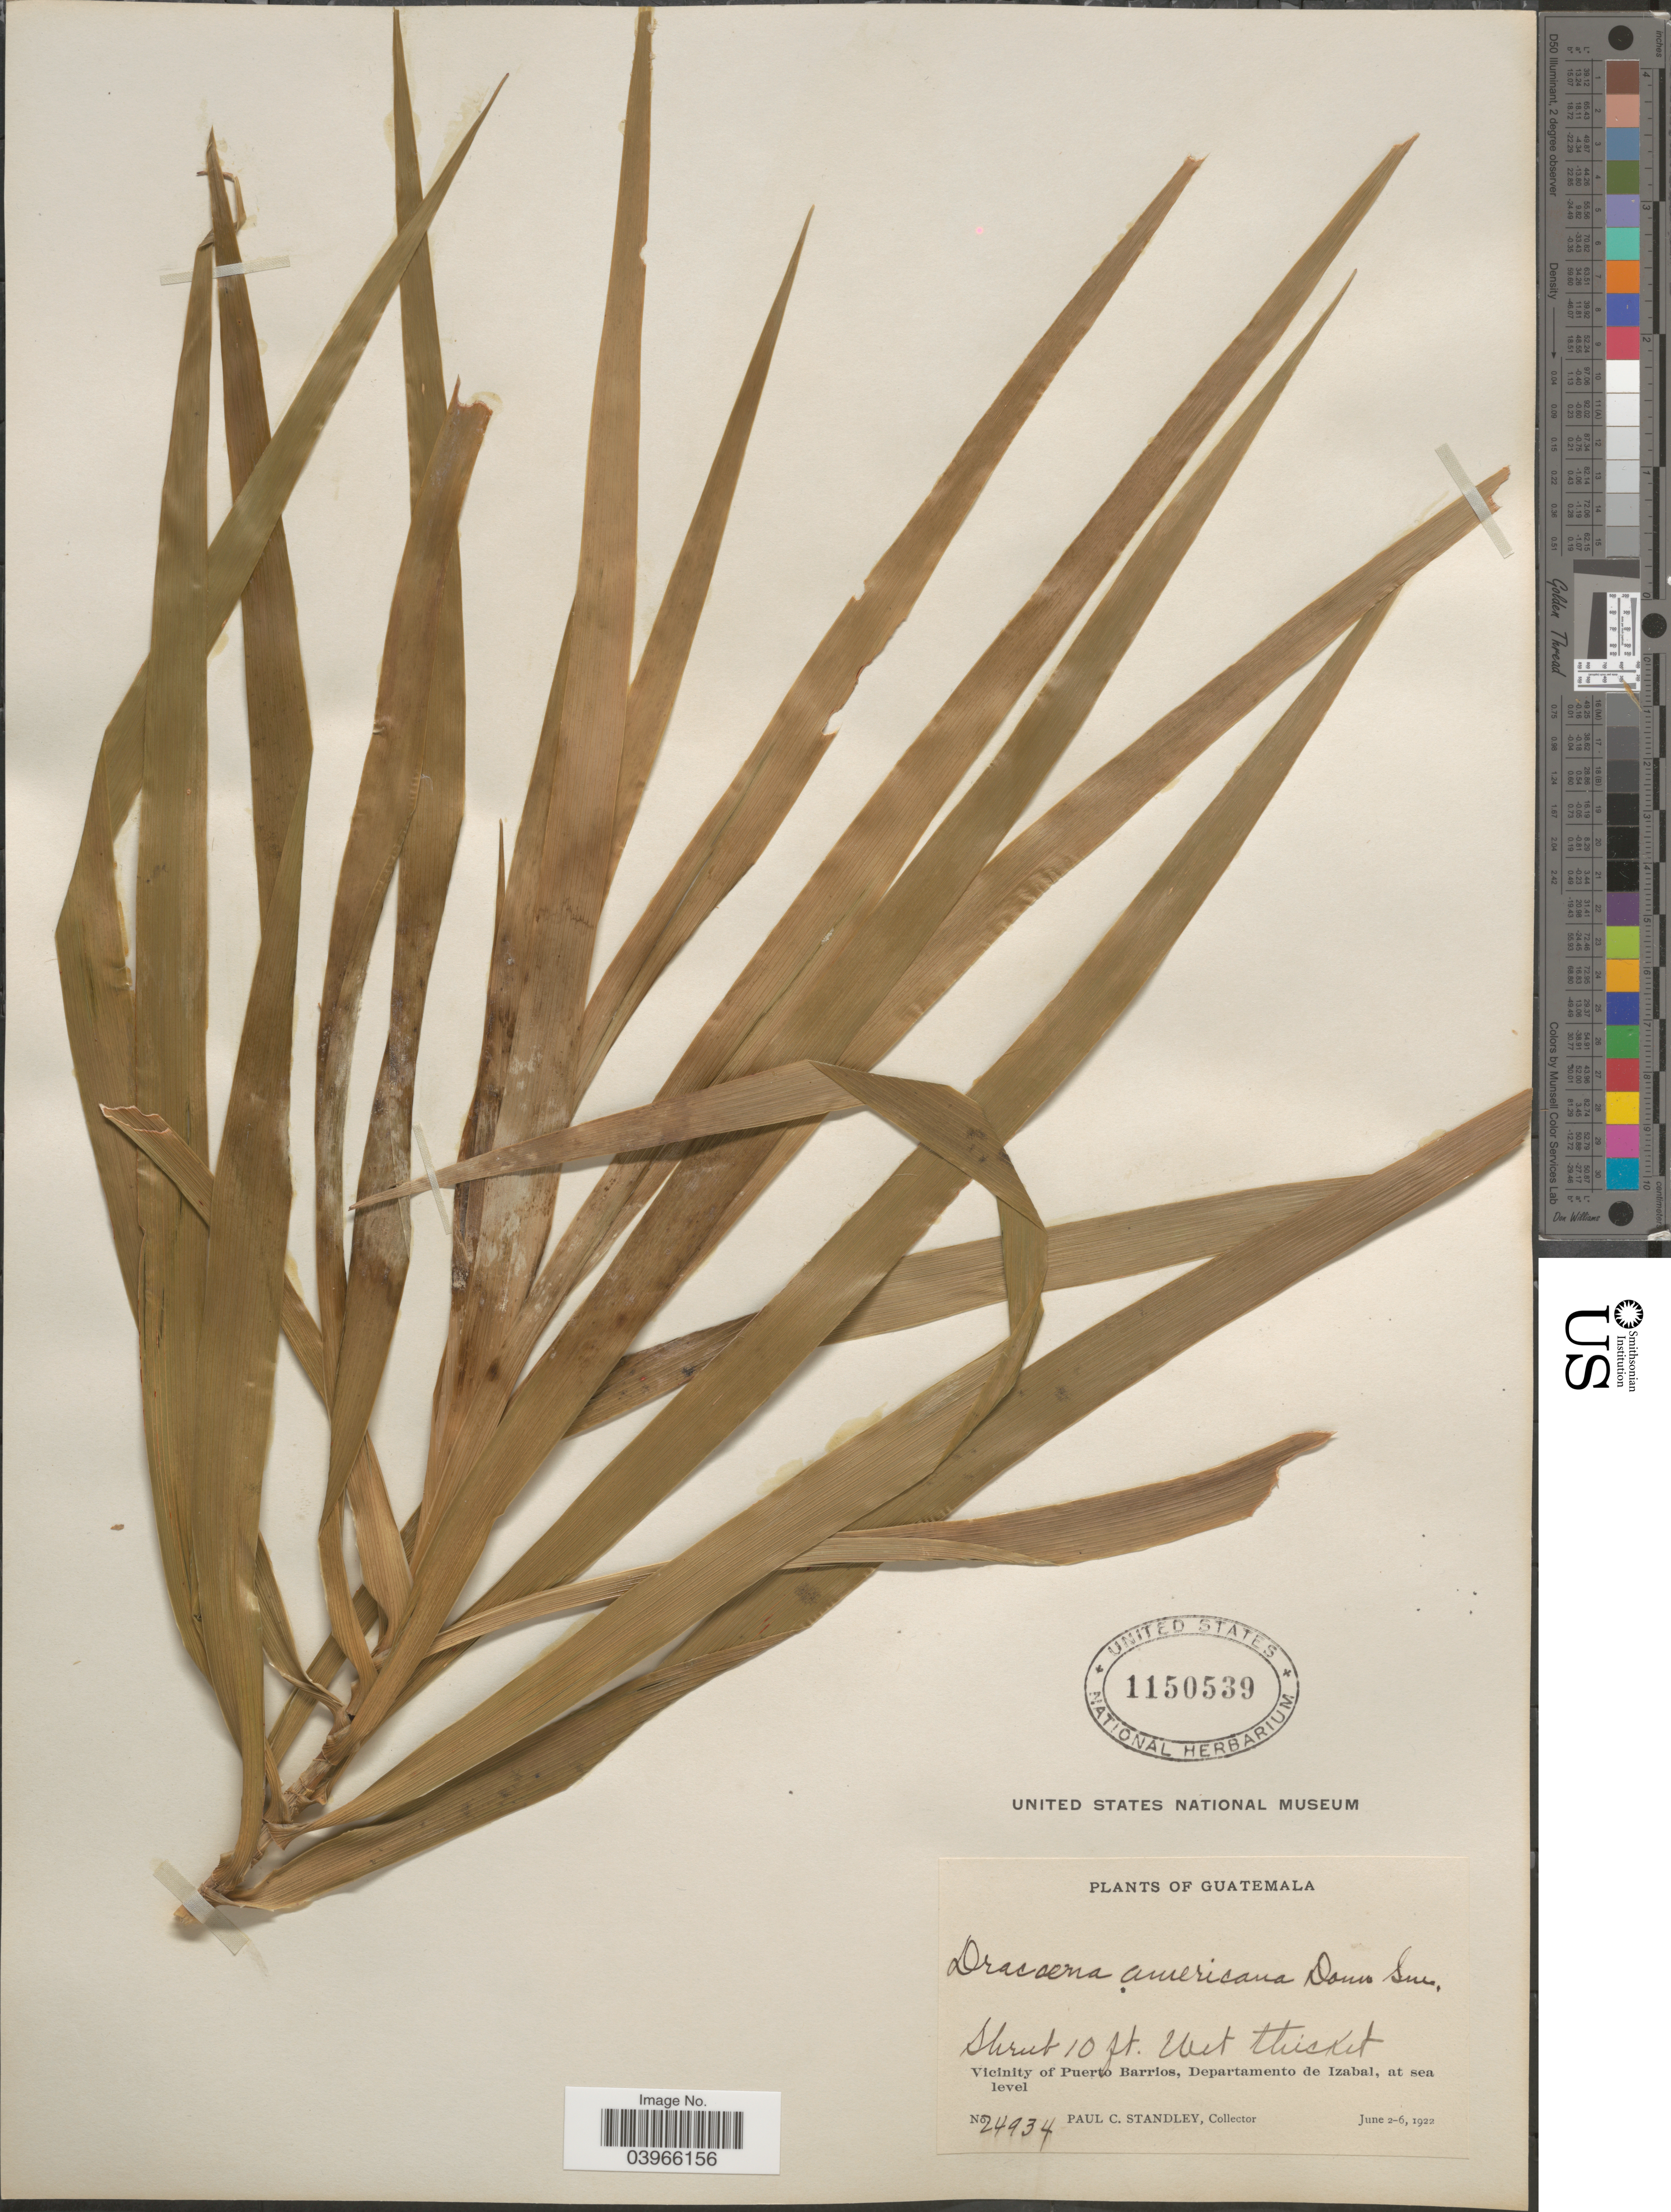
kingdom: Plantae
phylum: Tracheophyta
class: Liliopsida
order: Asparagales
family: Asparagaceae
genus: Dracaena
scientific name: Dracaena americana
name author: Donn. Sm. in Sarg.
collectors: P. C. Standley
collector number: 24934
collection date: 1922-06-02/1922-06-06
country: Guatemala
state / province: Izabal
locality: Vicinity of Puerto Barrios, Departamento de Izabal.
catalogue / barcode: US 1150539